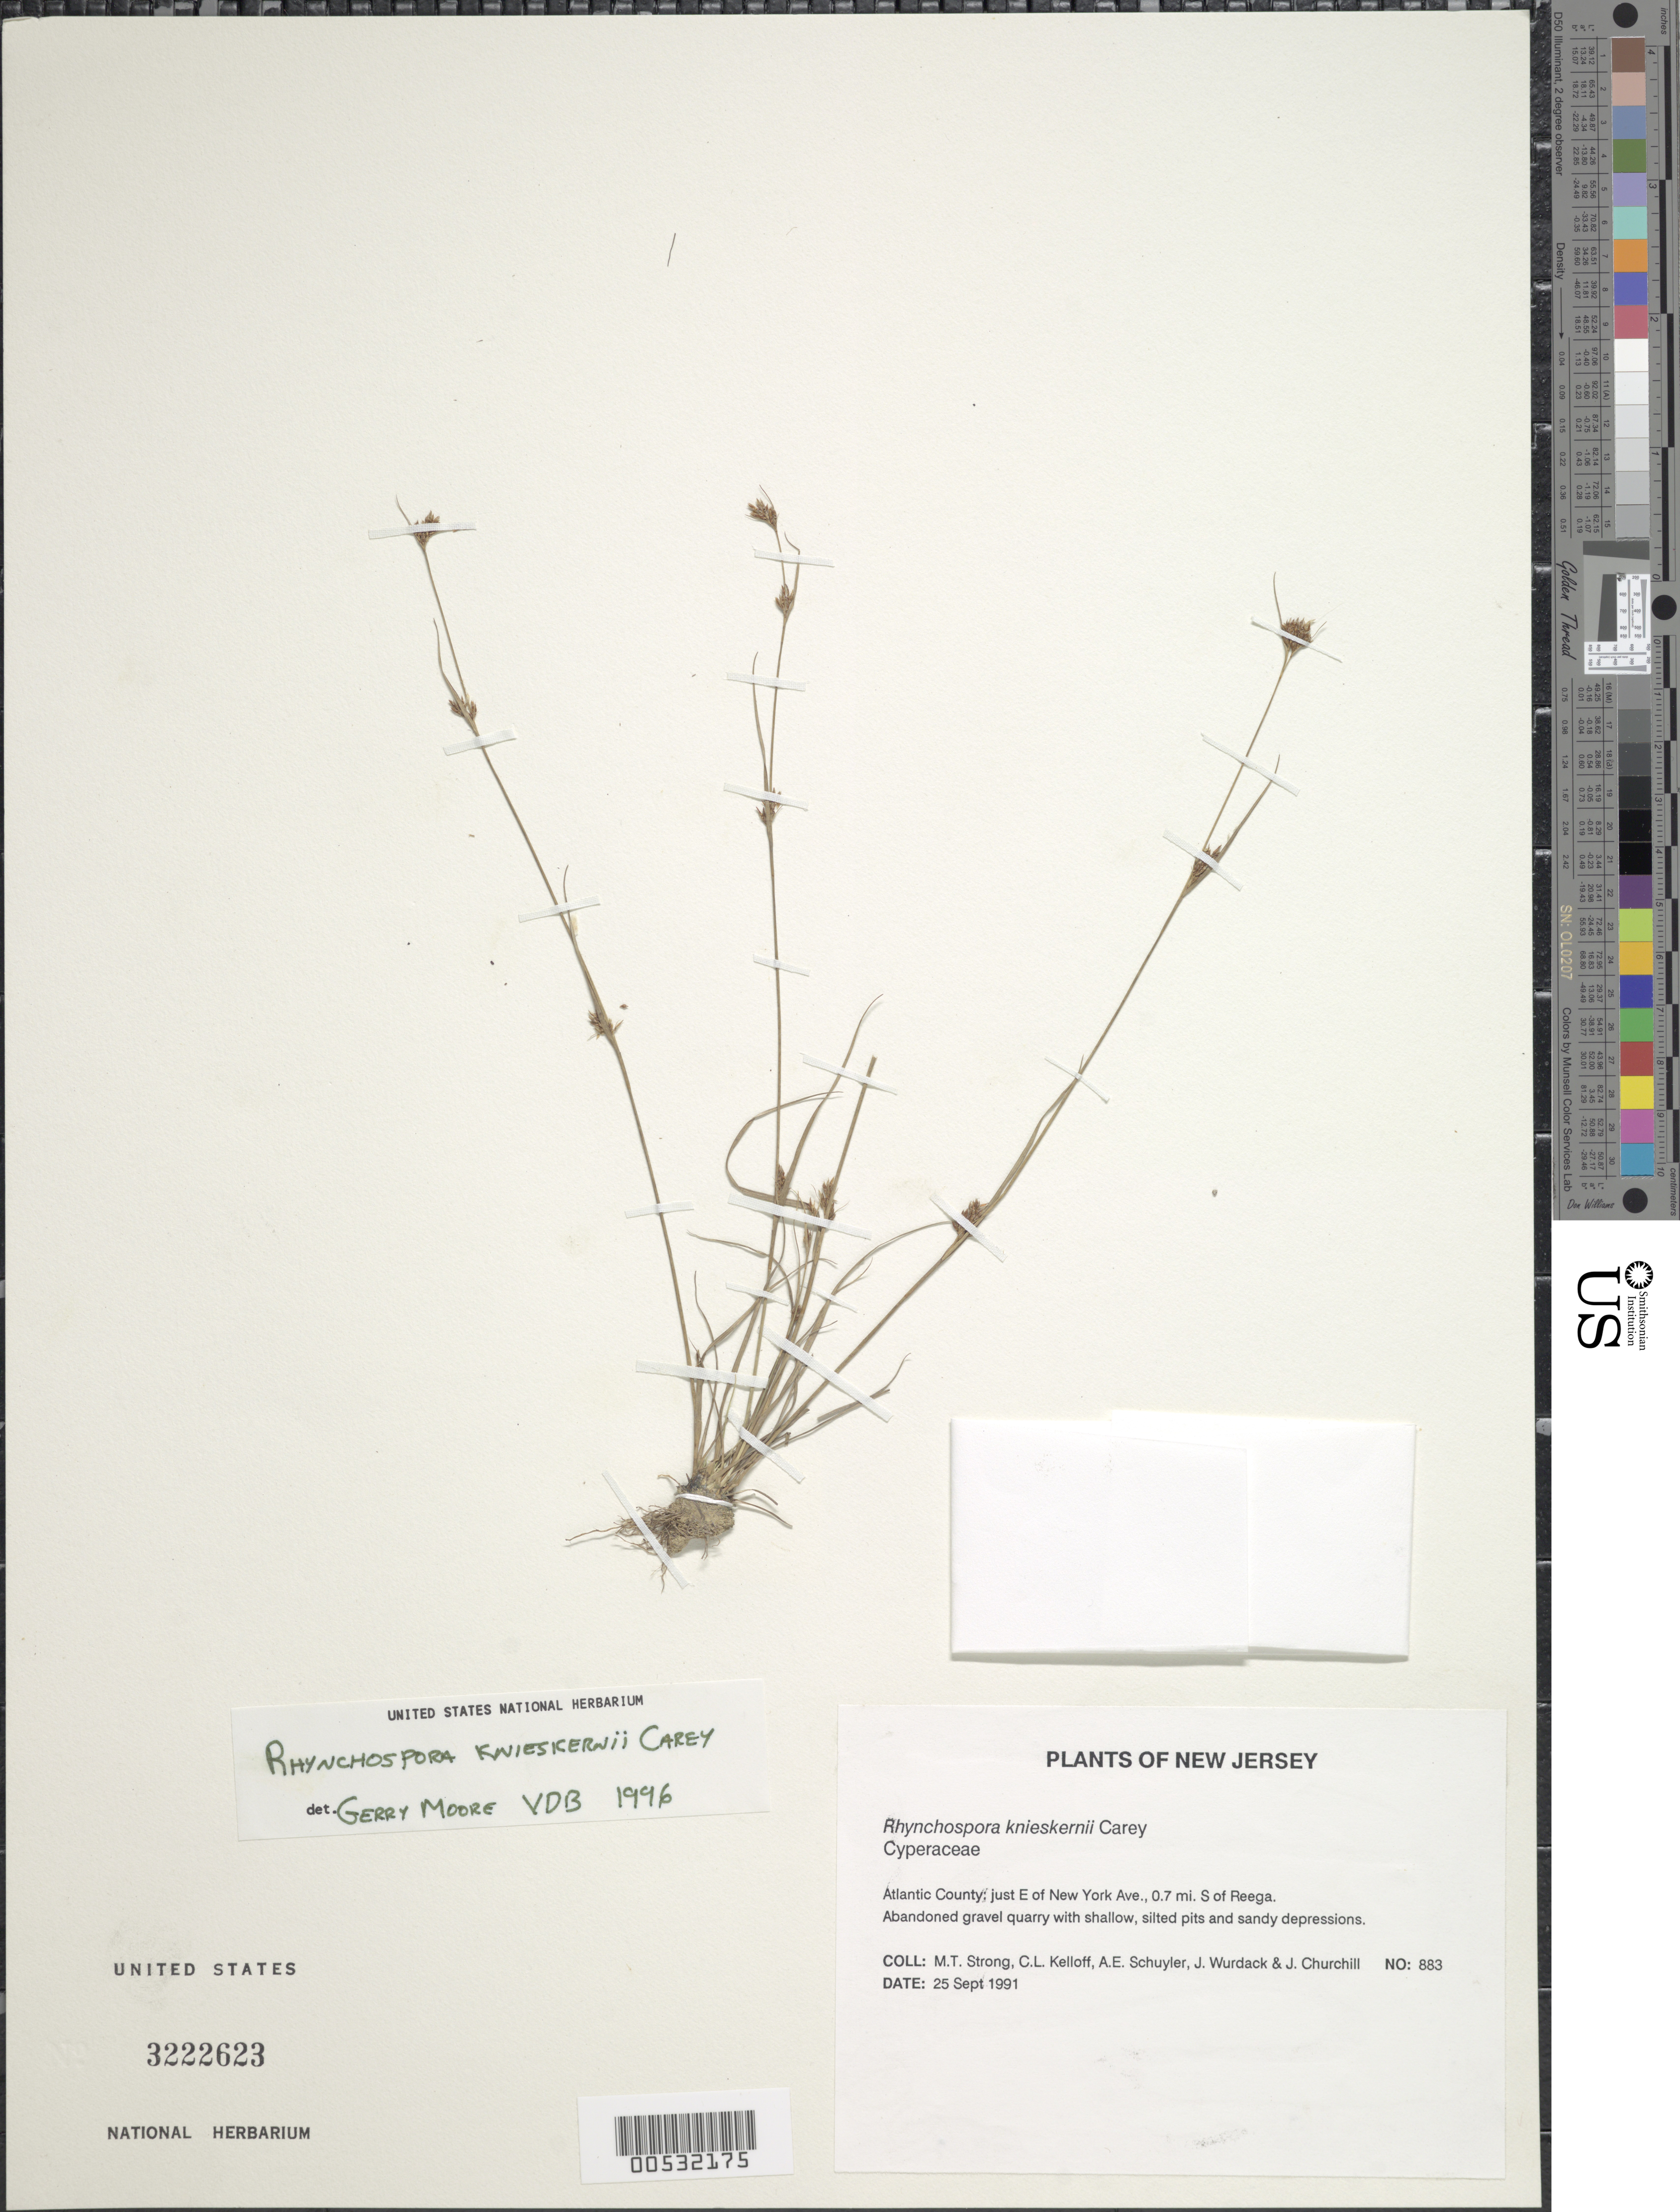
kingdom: Plantae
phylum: Tracheophyta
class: Liliopsida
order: Poales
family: Cyperaceae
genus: Rhynchospora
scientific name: Rhynchospora knieskernii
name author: J. Carey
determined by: Moore, G., (VDB), Vanderbilt University Herbarium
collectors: M. T. Strong & A. Strong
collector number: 883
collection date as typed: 25 Sep 1991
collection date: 1991-09-25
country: United States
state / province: New Jersey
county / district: Atlantic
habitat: Abandoned gravel quarry with shallow, silted pits and sandy depressions.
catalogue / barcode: US 3222623